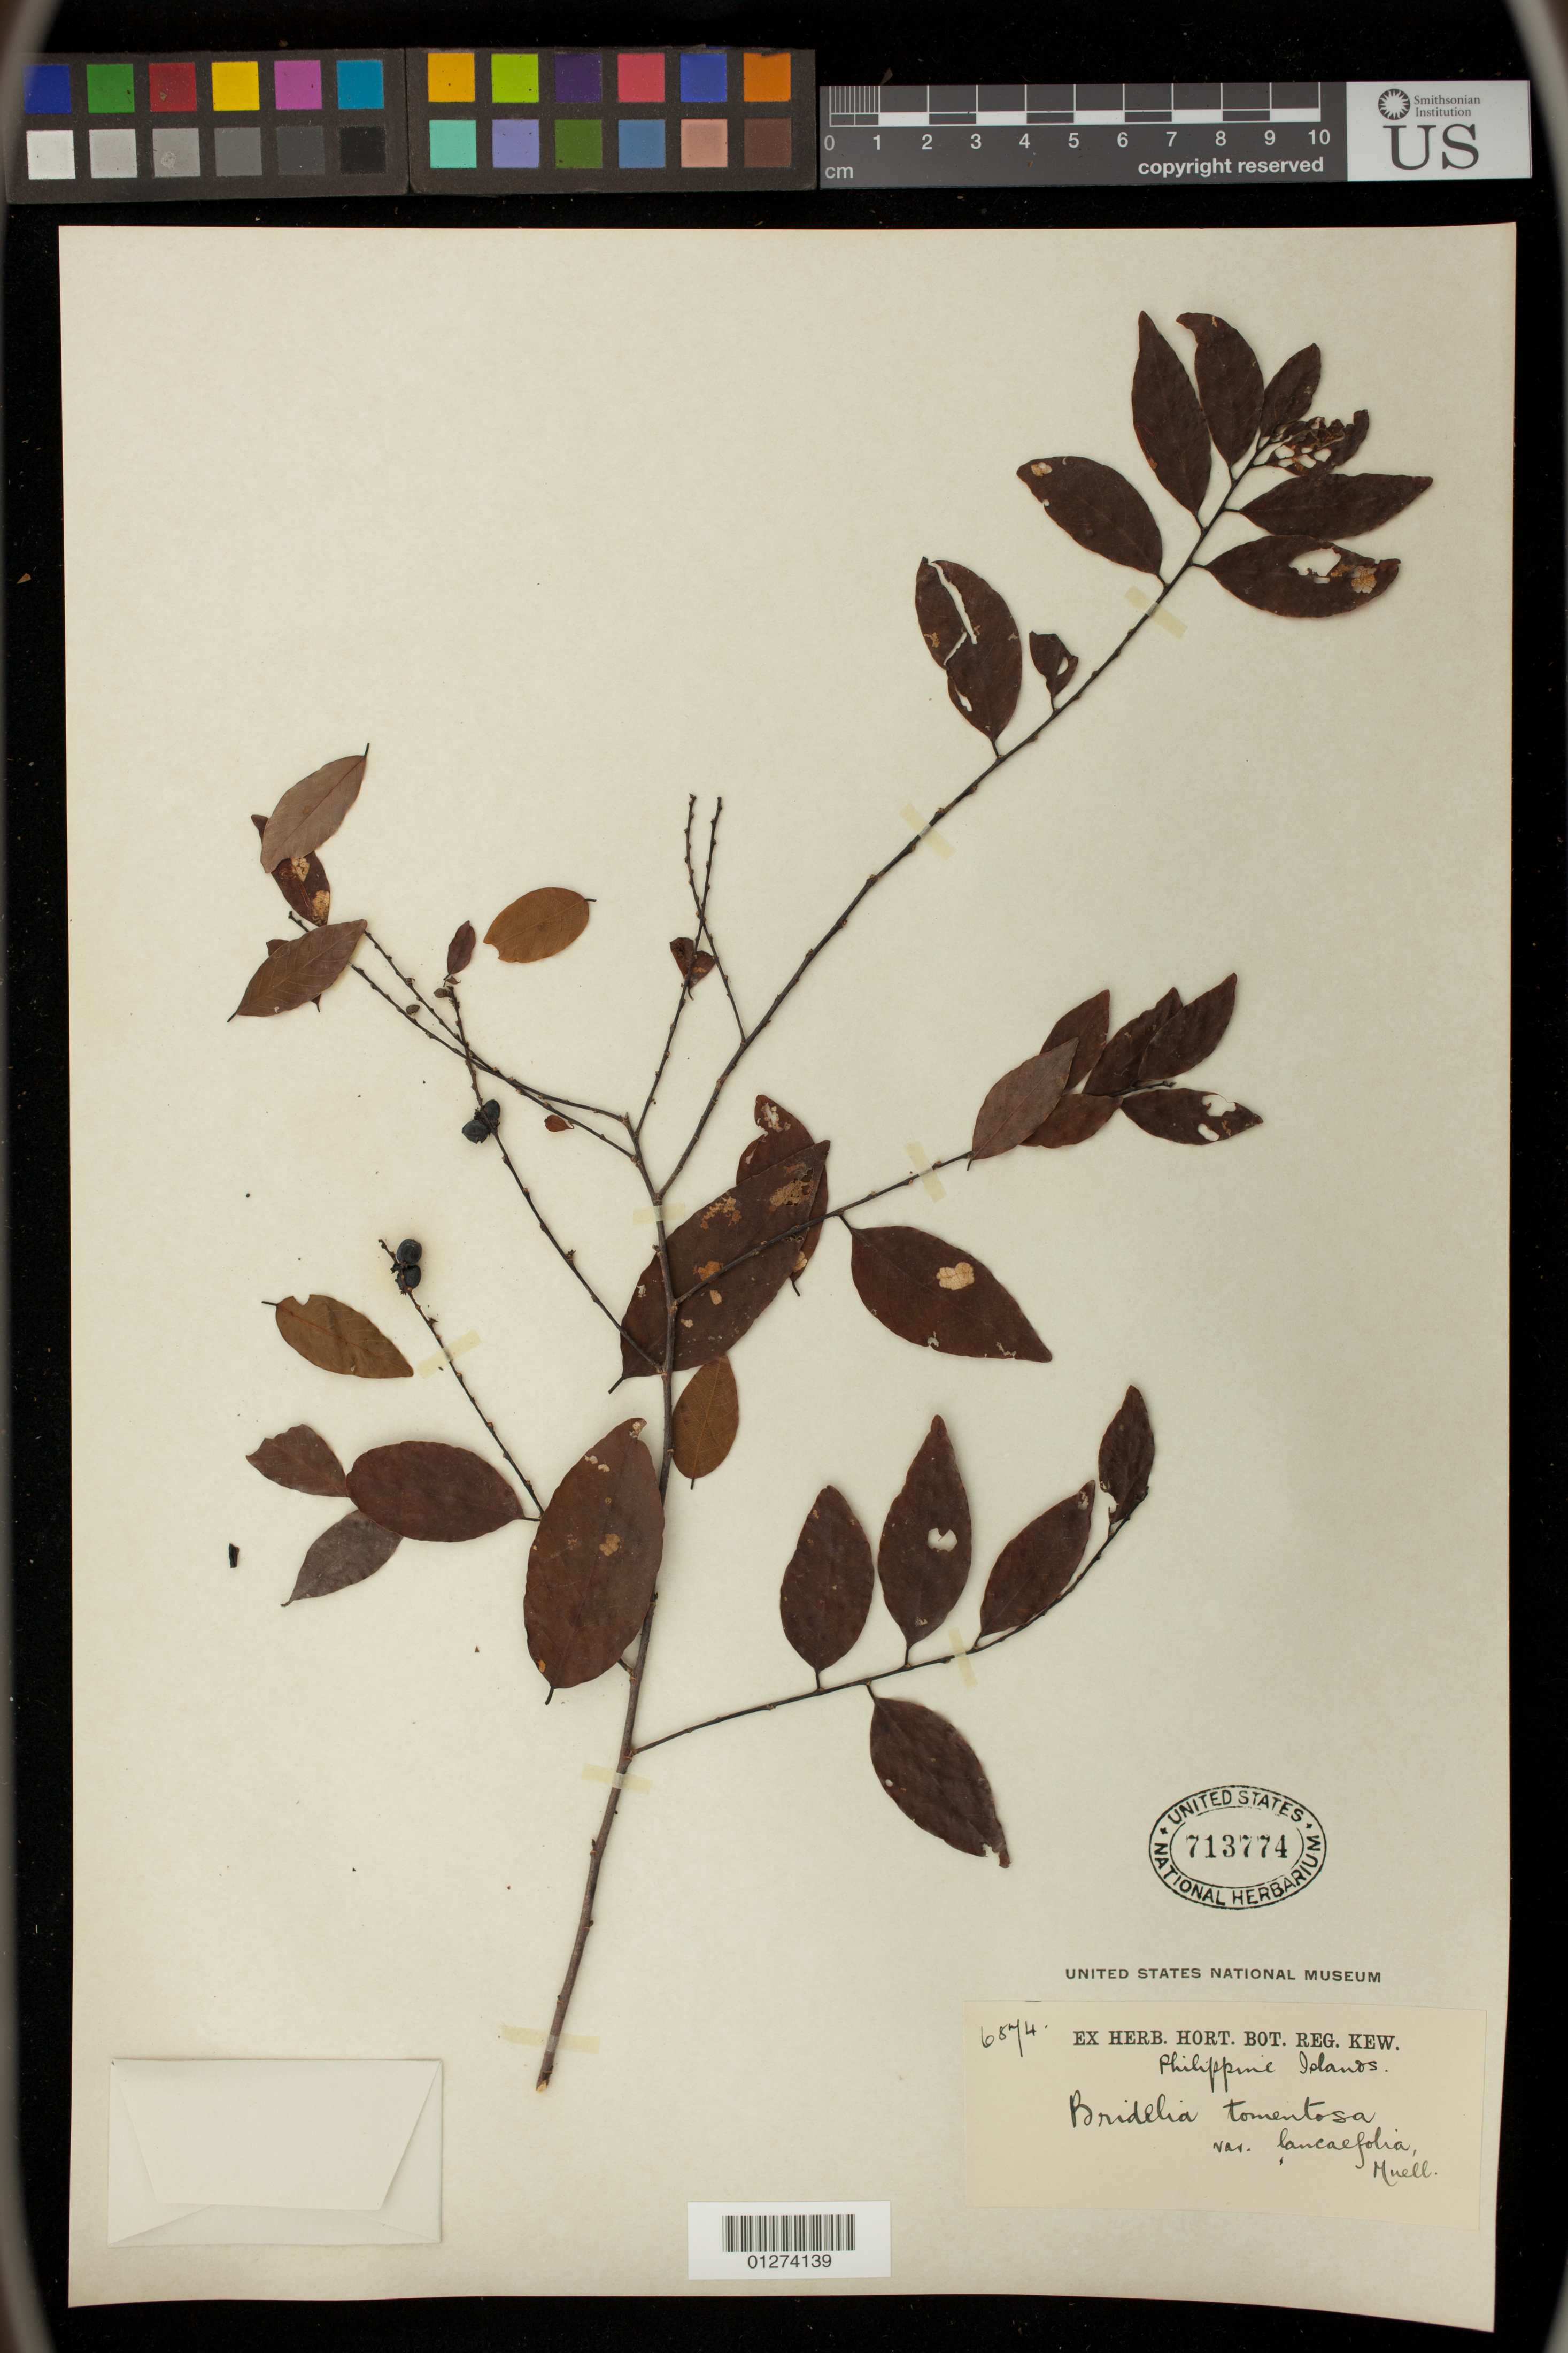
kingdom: Plantae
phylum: Tracheophyta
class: Magnoliopsida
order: Malpighiales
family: Phyllanthaceae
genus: Bridelia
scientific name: Bridelia tomentosa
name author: Blume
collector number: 6874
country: Philippines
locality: Sibutu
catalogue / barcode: US 713774